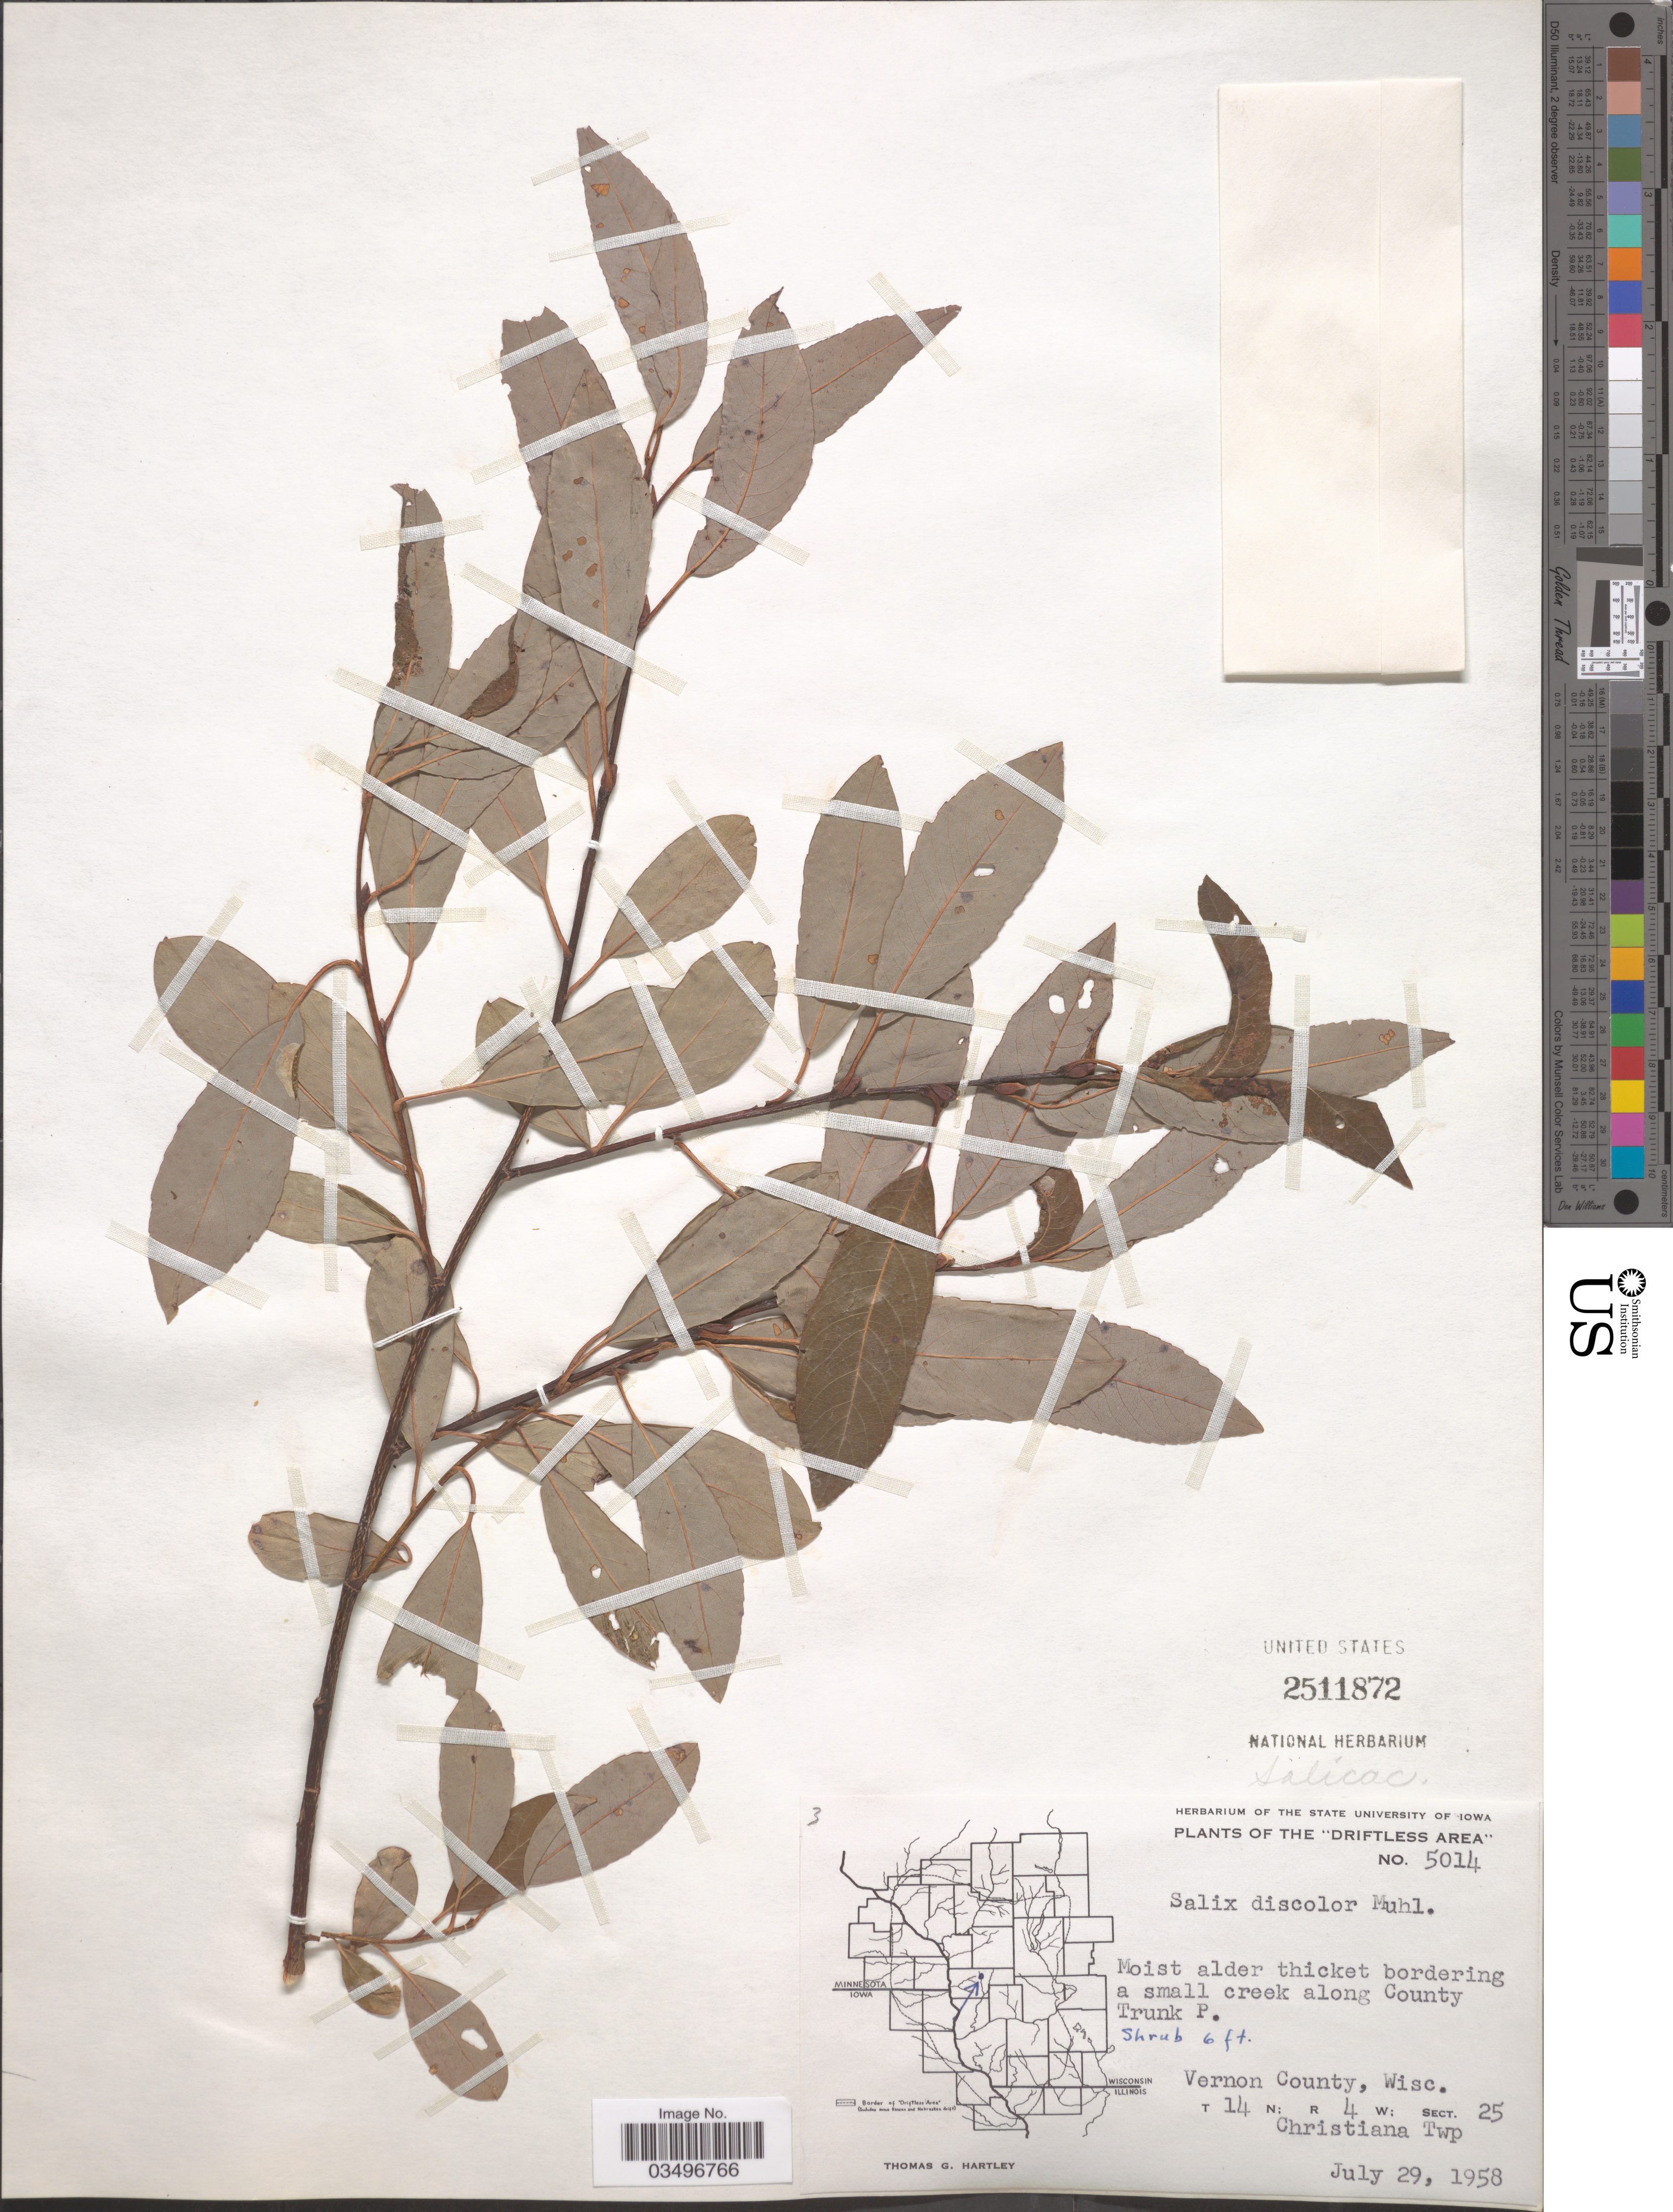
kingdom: Plantae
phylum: Tracheophyta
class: Magnoliopsida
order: Malpighiales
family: Salicaceae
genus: Salix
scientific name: Salix discolor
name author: Muhl.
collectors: T. G. Hartley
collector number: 5014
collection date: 1958-07-29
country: United States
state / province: Wisconsin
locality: The "Driftless Area". Moist alder thicket bordering a small creek along County Trunk P. Vernon County. T 14 N; R 4 W; Sect. 25. Christiana Twp.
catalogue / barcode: US 2511872